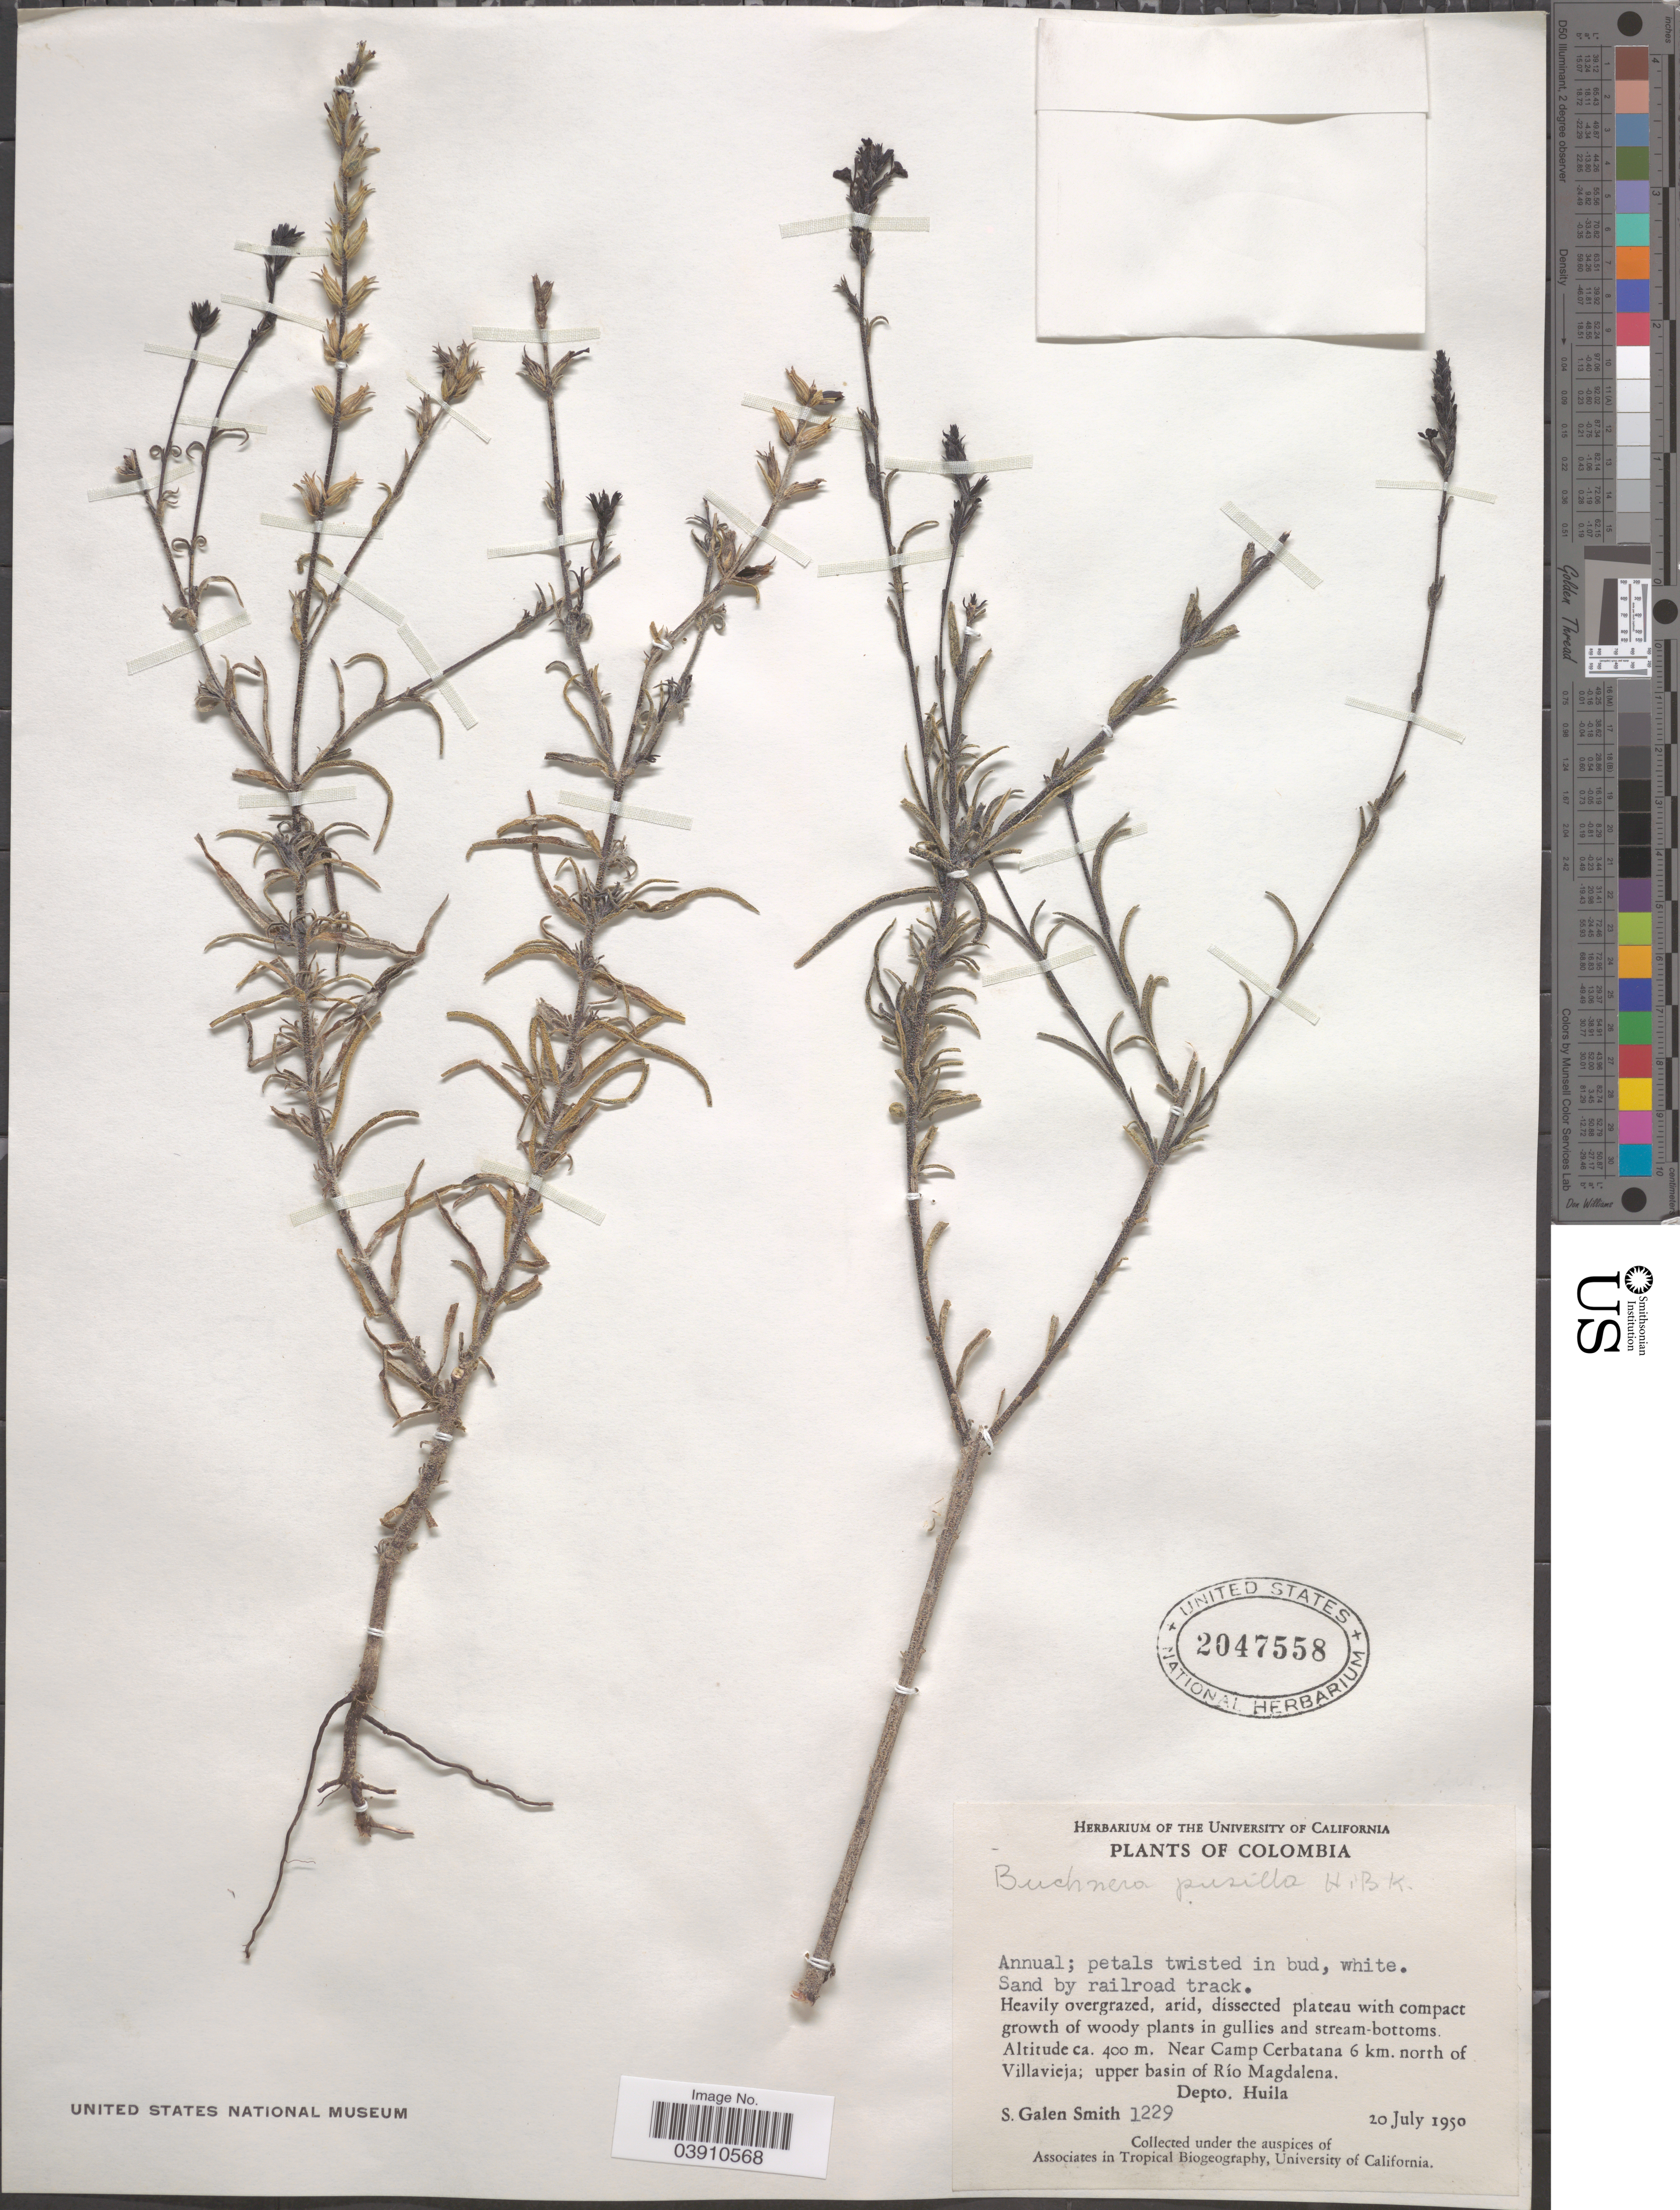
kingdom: Plantae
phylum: Tracheophyta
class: Magnoliopsida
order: Lamiales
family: Orobanchaceae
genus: Buchnera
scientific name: Buchnera pusilla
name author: Kunth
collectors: S. G. Smith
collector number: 1229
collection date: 1950-07-20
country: Colombia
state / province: Huila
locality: Near Camp Cerbatana 6 km. north of Villavieja; upper basin of Río Magdalena. Depto. Huila.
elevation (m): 400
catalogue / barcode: US 2047558